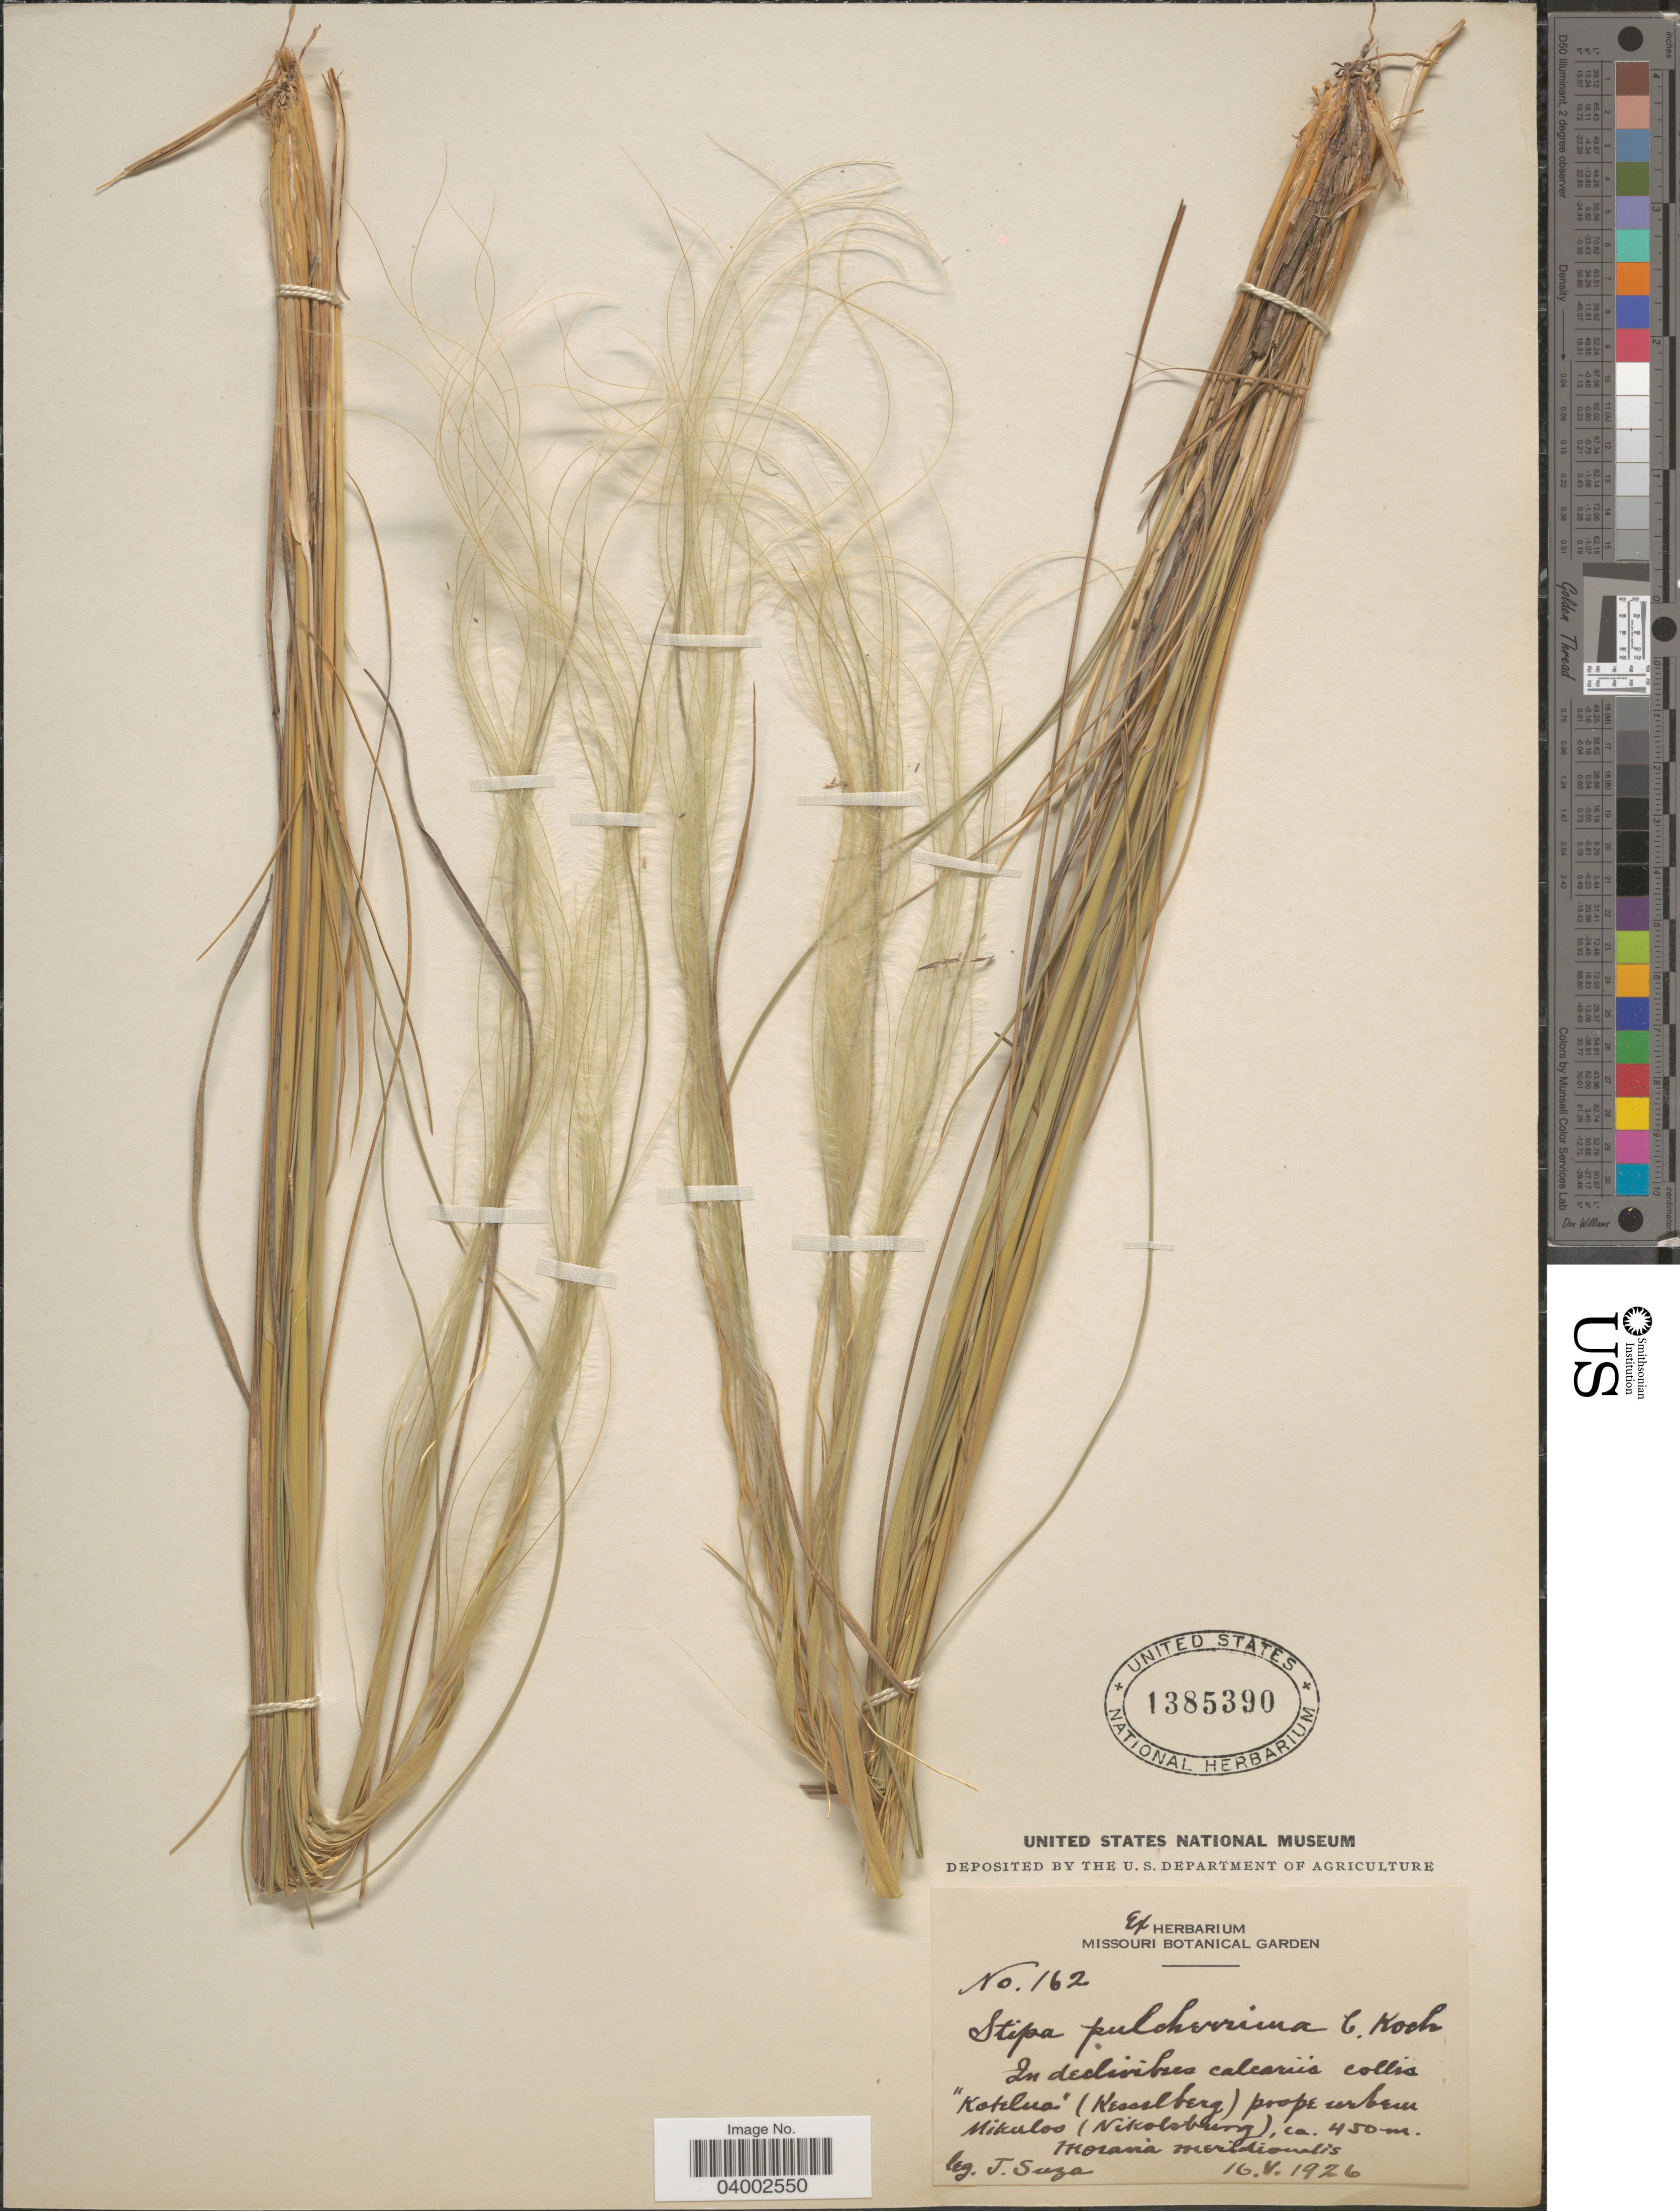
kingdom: Plantae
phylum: Tracheophyta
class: Liliopsida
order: Poales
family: Poaceae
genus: Stipa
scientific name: Stipa pulcherrima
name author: K. Koch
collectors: J. Suza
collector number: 162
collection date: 1926-05-16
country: Germany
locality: Kotelua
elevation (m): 450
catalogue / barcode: US 1385390